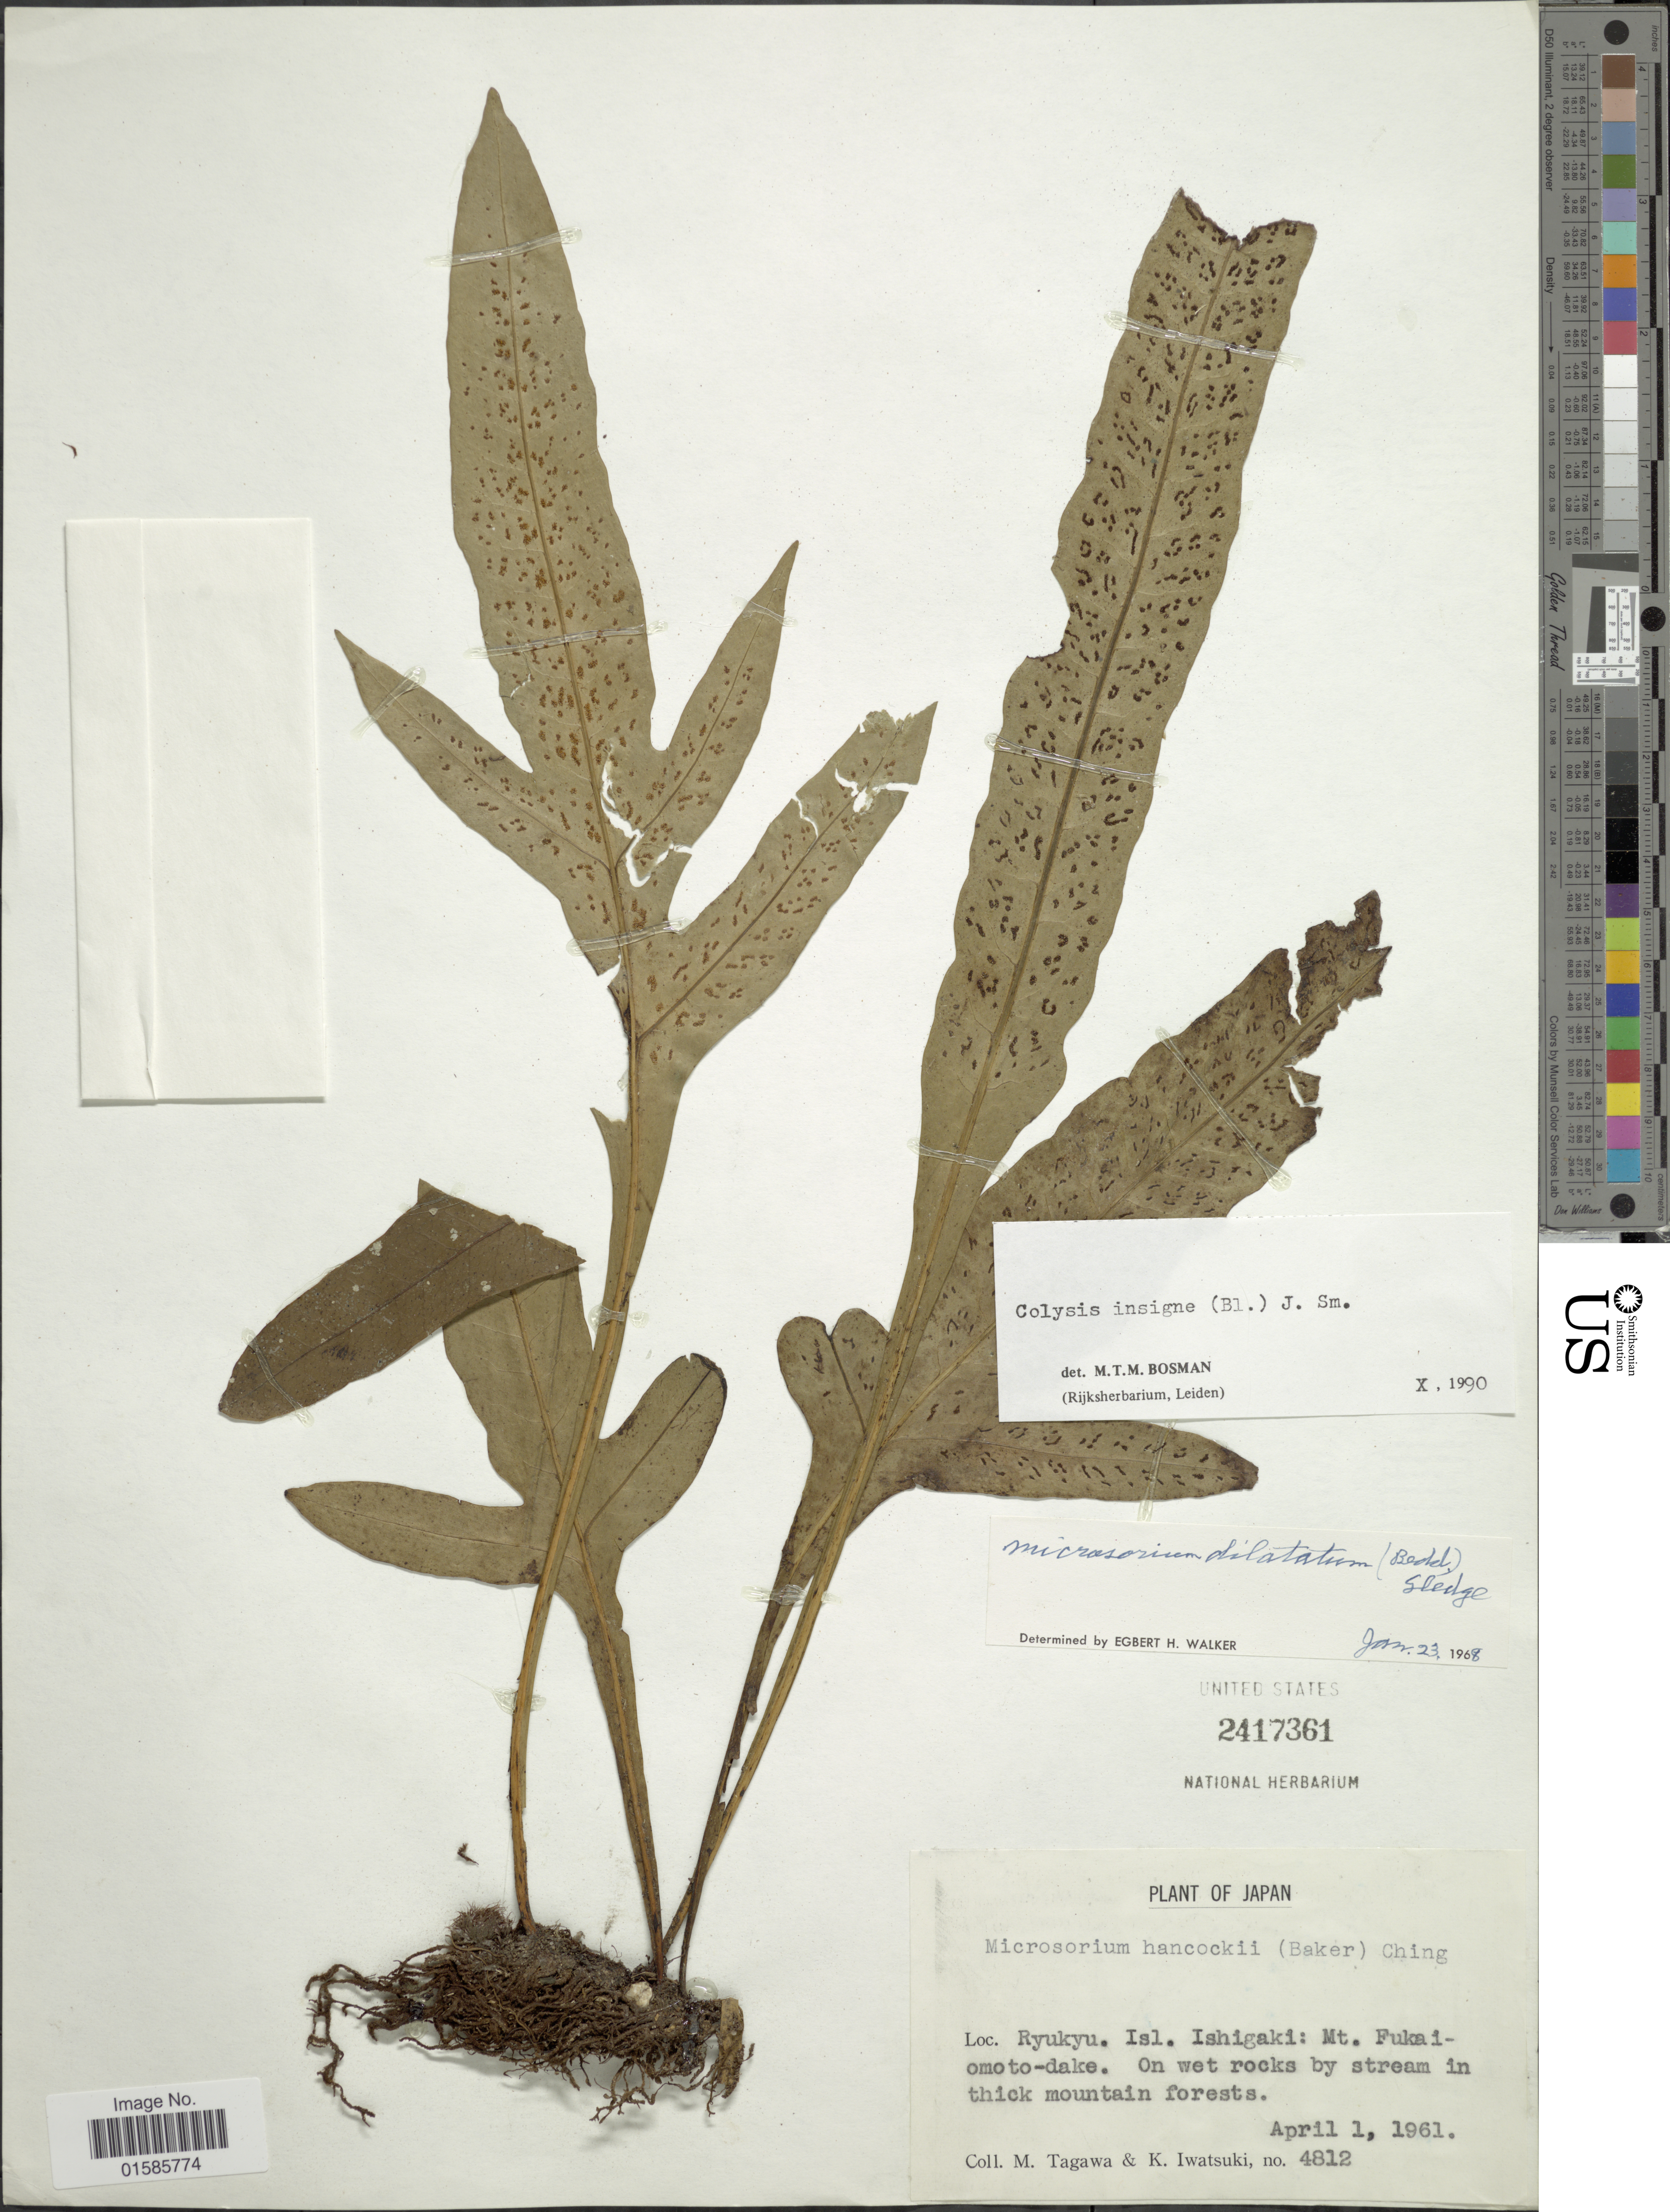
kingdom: Plantae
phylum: Tracheophyta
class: Polypodiopsida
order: Polypodiales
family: Polypodiaceae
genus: Microsorum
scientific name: Microsorum insigne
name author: (Blume) Copel.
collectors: M. Tagawa & K. Iwatsuki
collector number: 4812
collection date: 1961-04-01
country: Japan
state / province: Okinawa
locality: Ryukyu Isl. Ishigaki: Mt Fukaiomoto-dake. On wet rocls by stream in thick mountain forests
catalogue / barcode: US 2417361